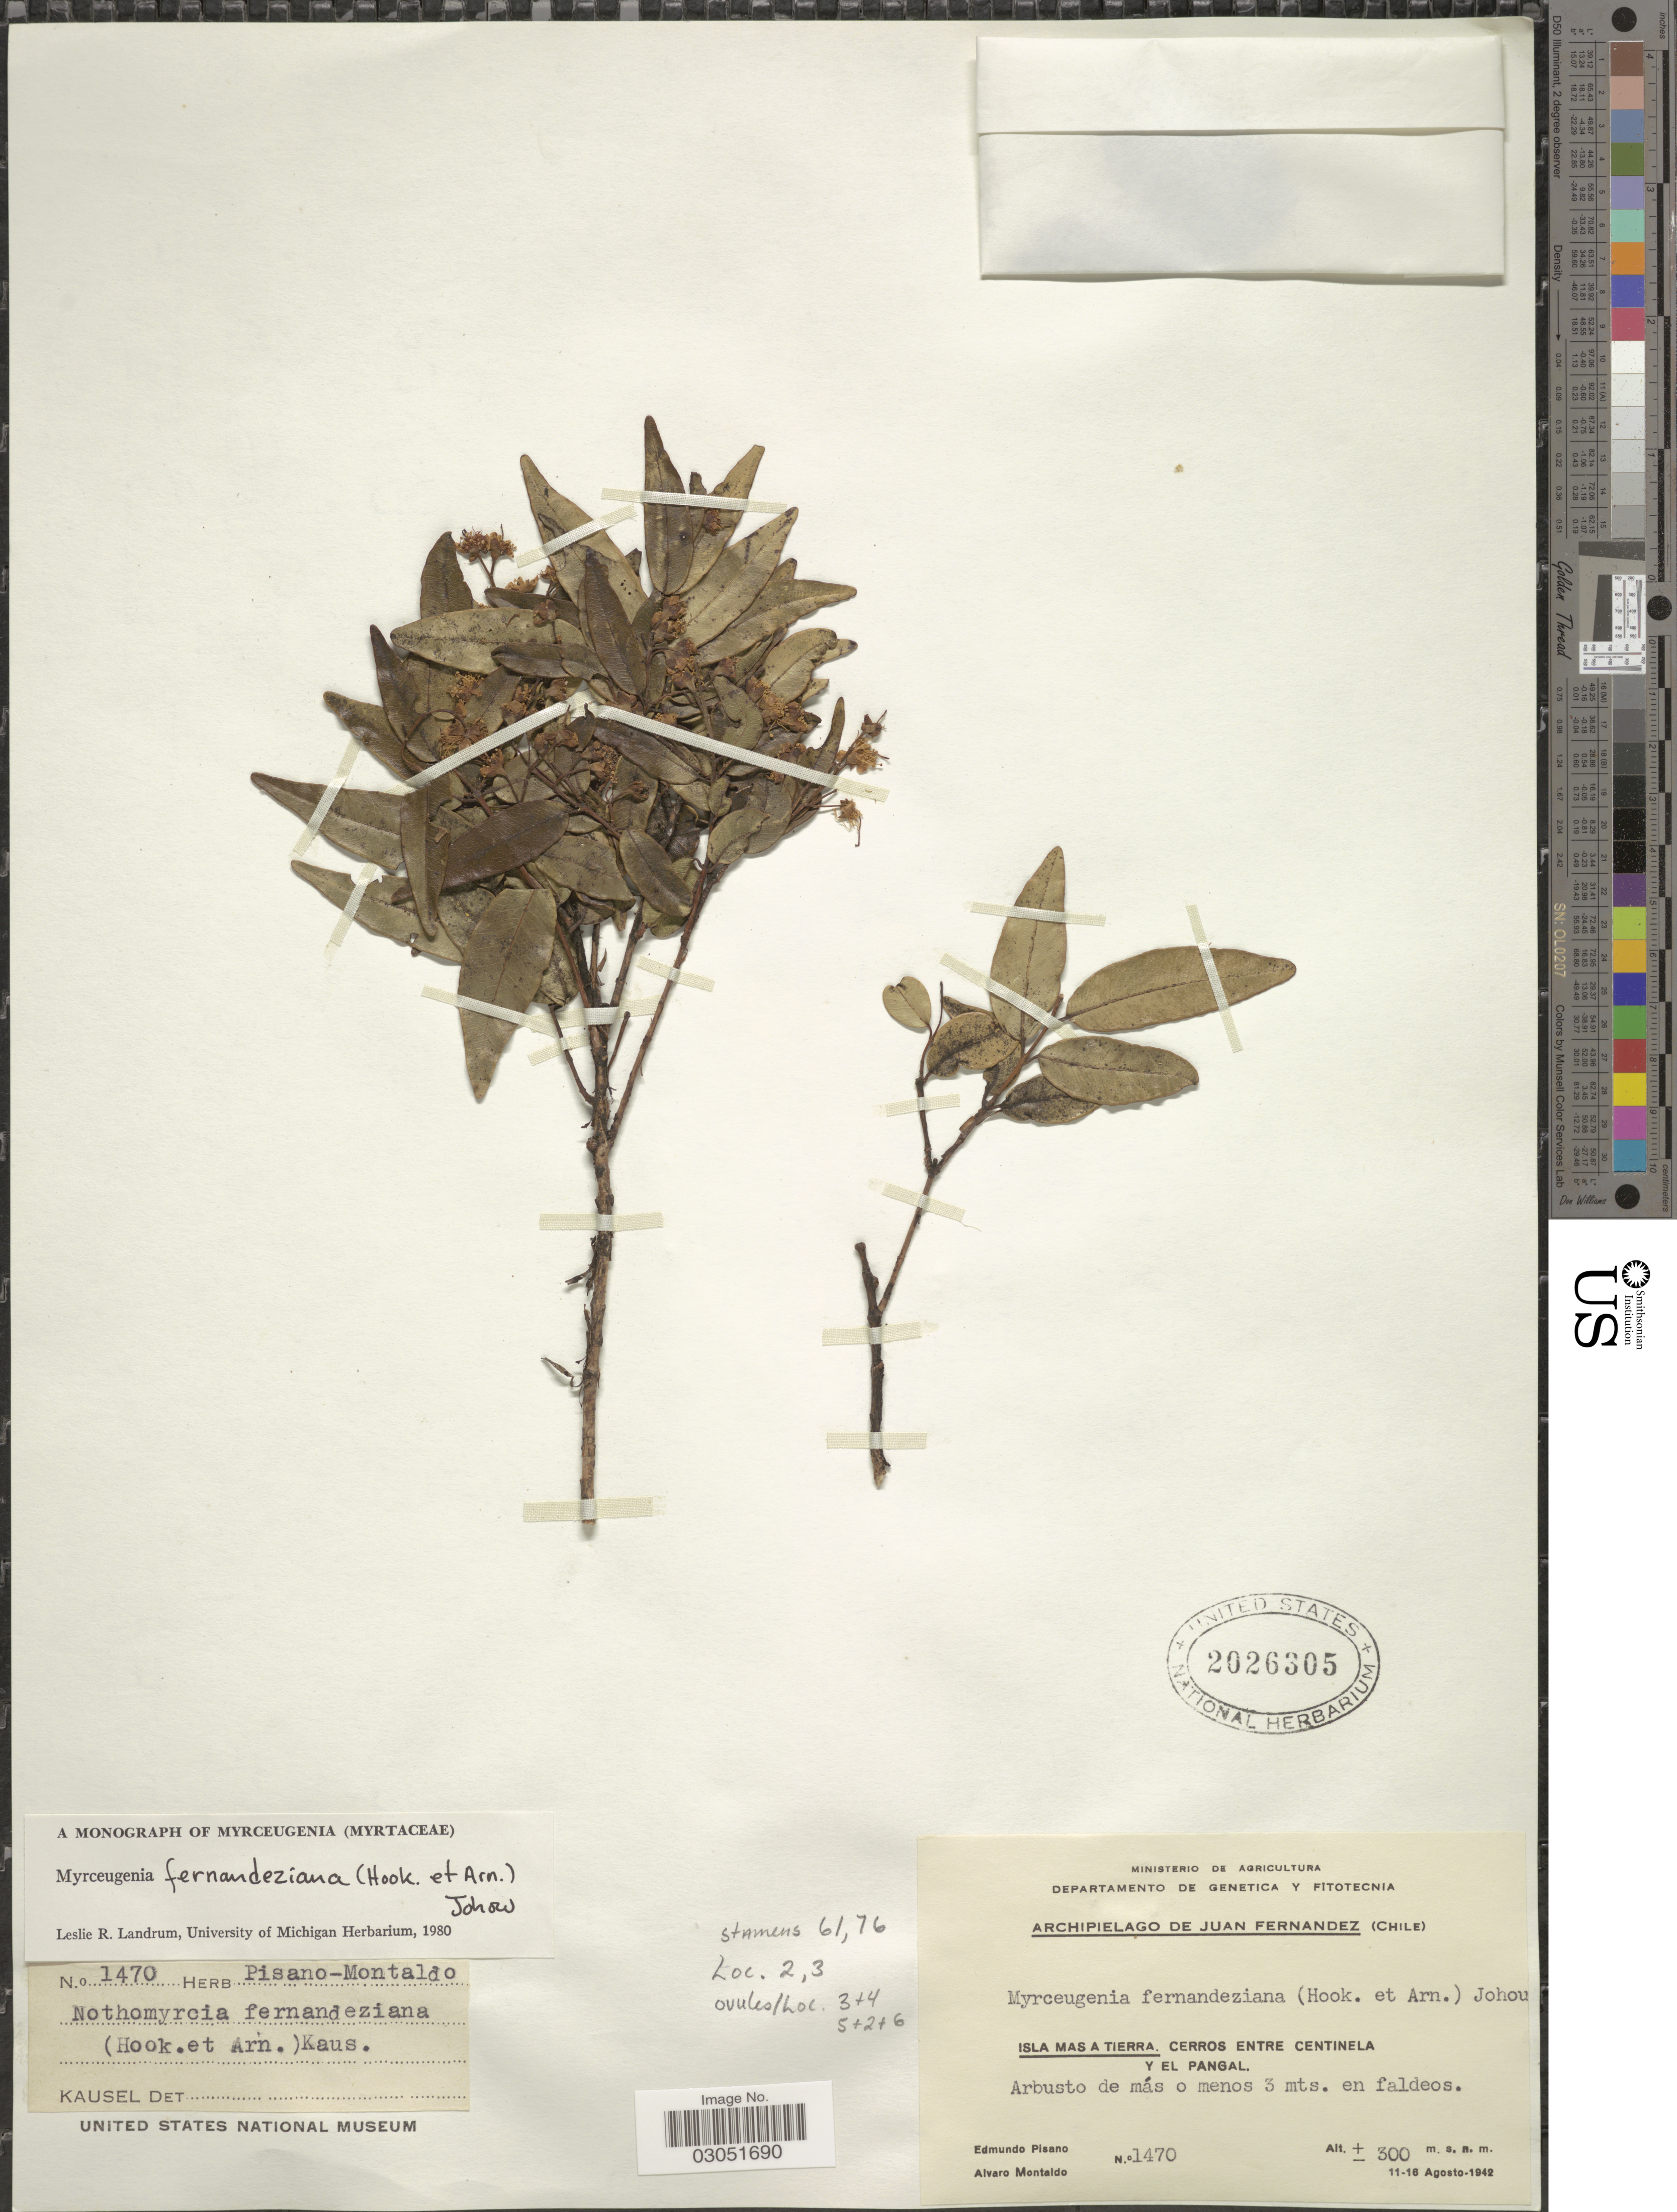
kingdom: Plantae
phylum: Tracheophyta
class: Magnoliopsida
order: Myrtales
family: Myrtaceae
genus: Nothomyrcia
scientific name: Nothomyrcia fernandeziana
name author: (Hook. & Arn.) Kausel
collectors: E. Pisano & A. Montaldo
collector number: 1470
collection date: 1942-08-11/1942-08-16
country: Chile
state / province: Valparaíso (V)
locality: Isla Mas A Tierra entre Centinela y el Pangal.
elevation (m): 300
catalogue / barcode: US 2026305